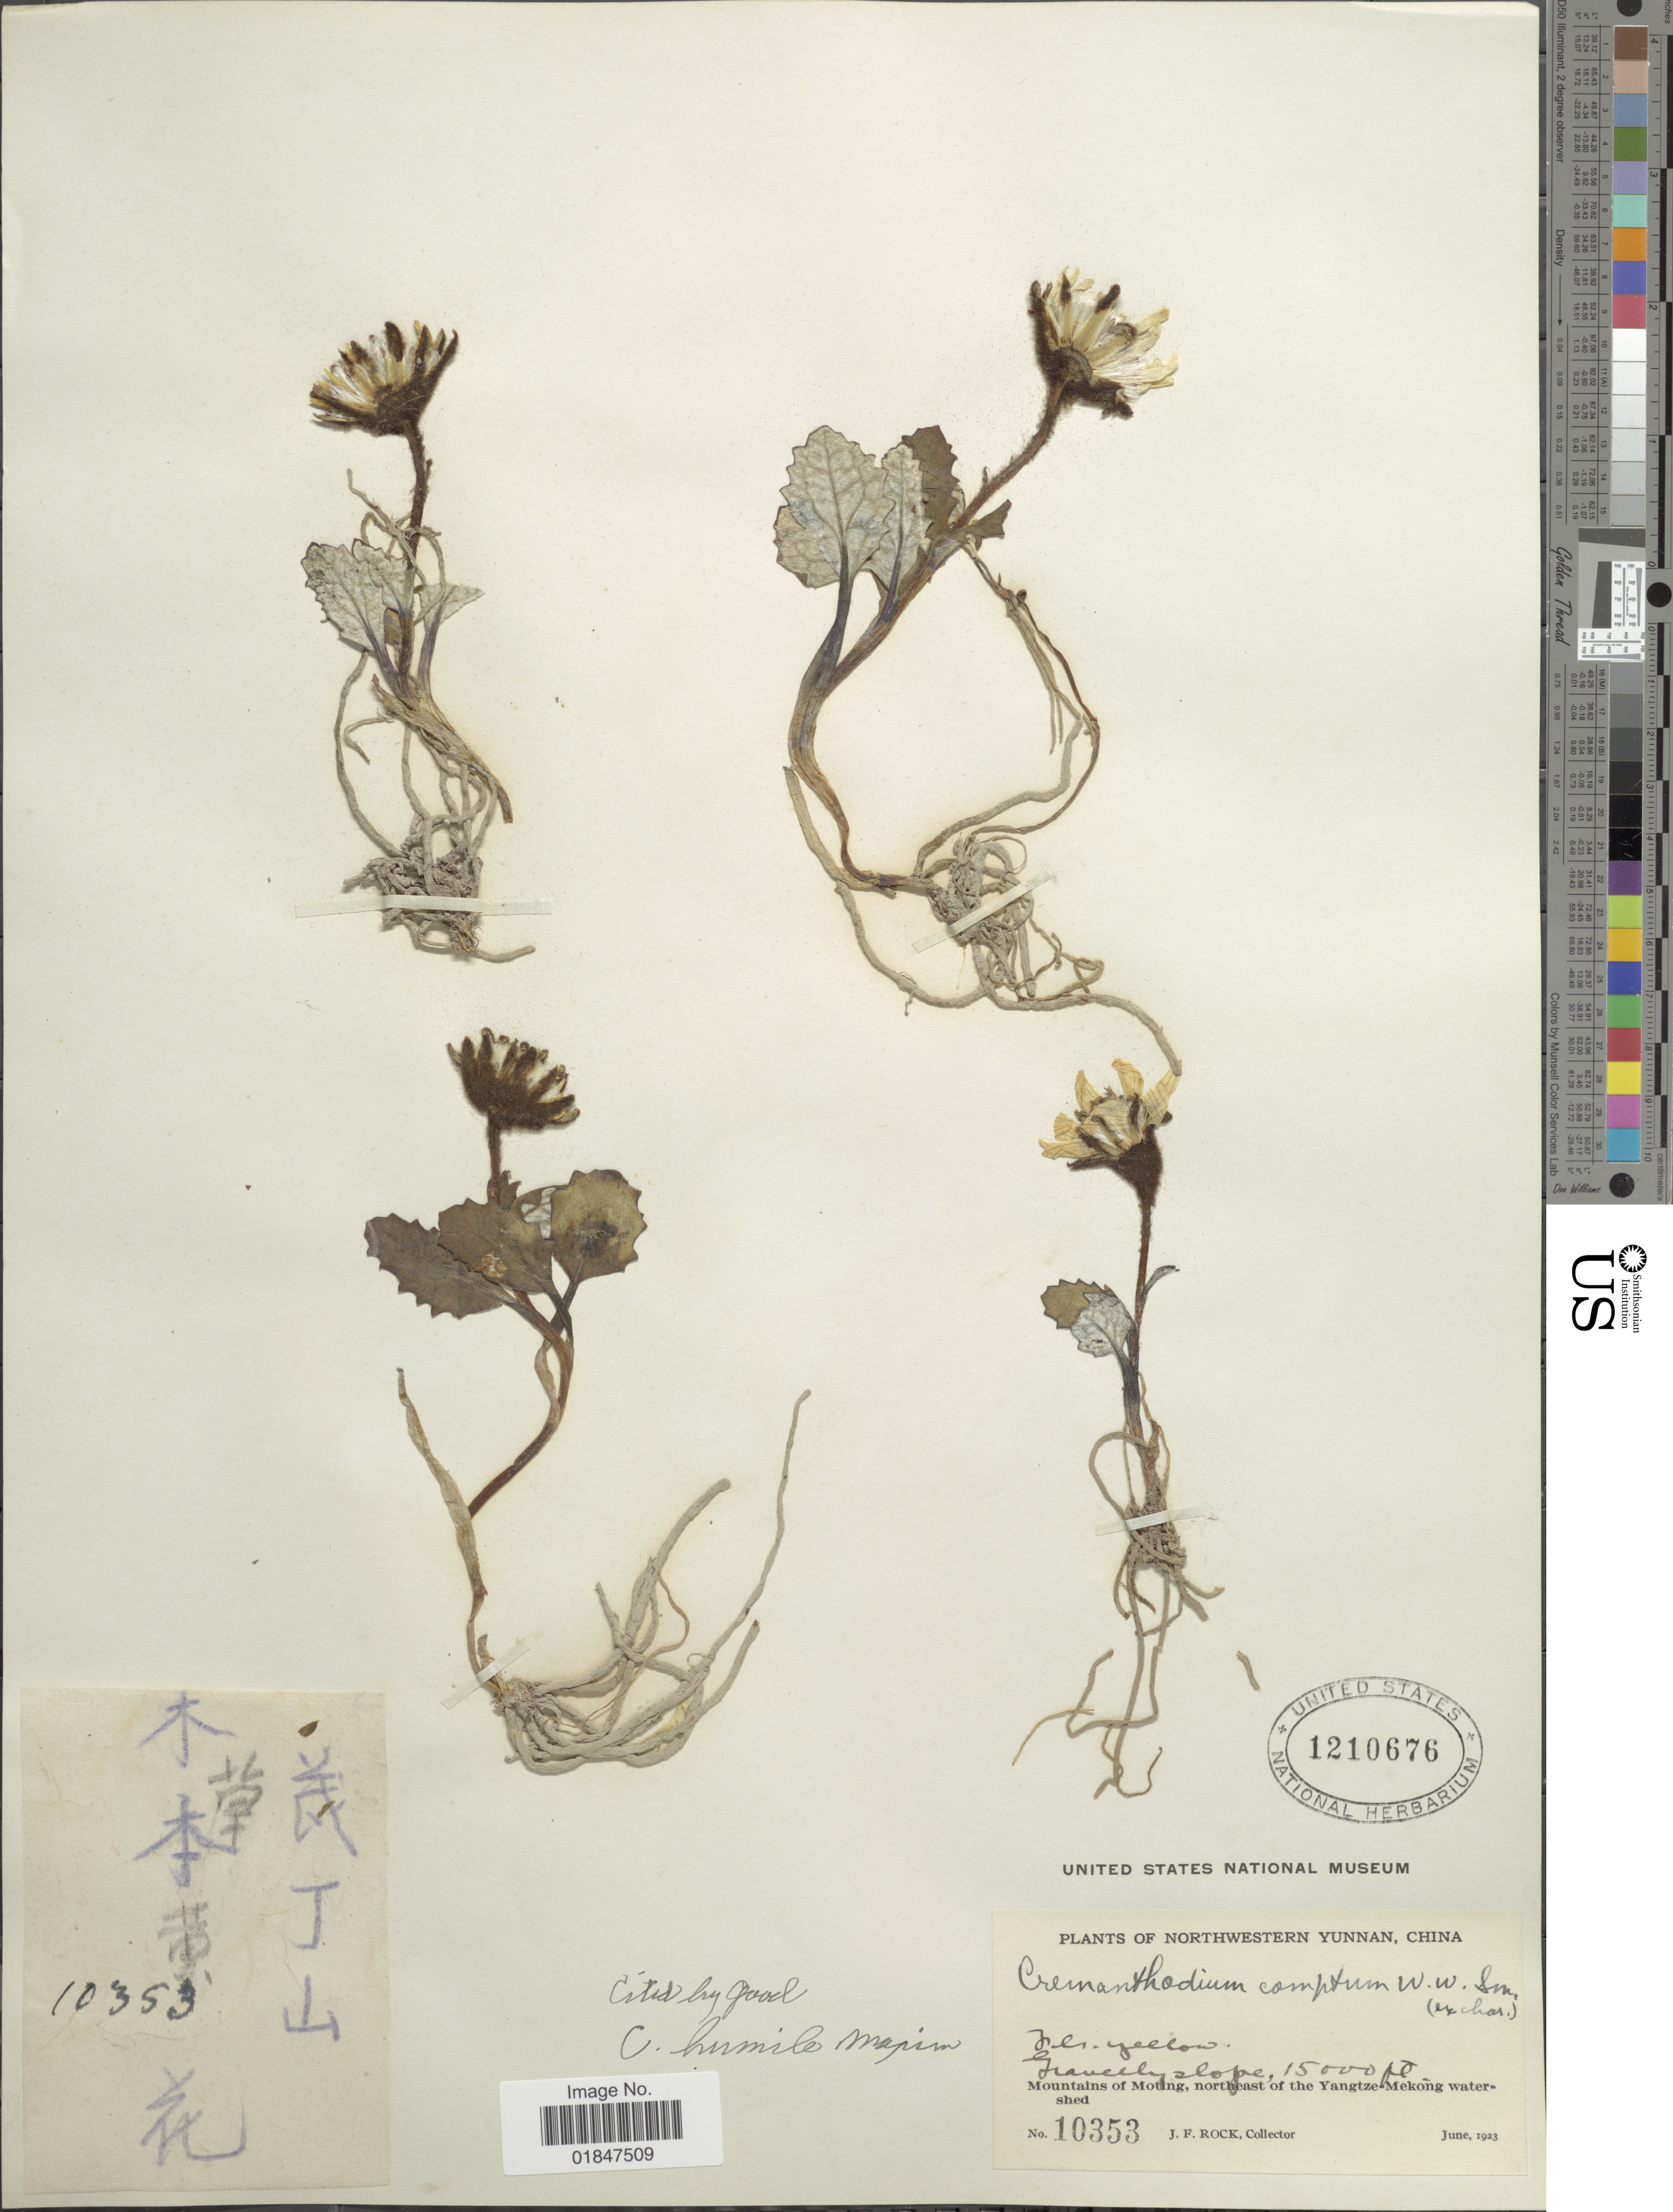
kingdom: Plantae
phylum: Tracheophyta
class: Magnoliopsida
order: Asterales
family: Asteraceae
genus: Cremanthodium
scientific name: Cremanthodium humile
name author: Maximowicz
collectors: J. Rock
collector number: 10353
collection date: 1923-06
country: China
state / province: Yunnan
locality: Northwestern Yunnan, Mountains of Moting, northeast of the Yangtze-Mekong watershed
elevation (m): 4572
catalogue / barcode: US 1210676